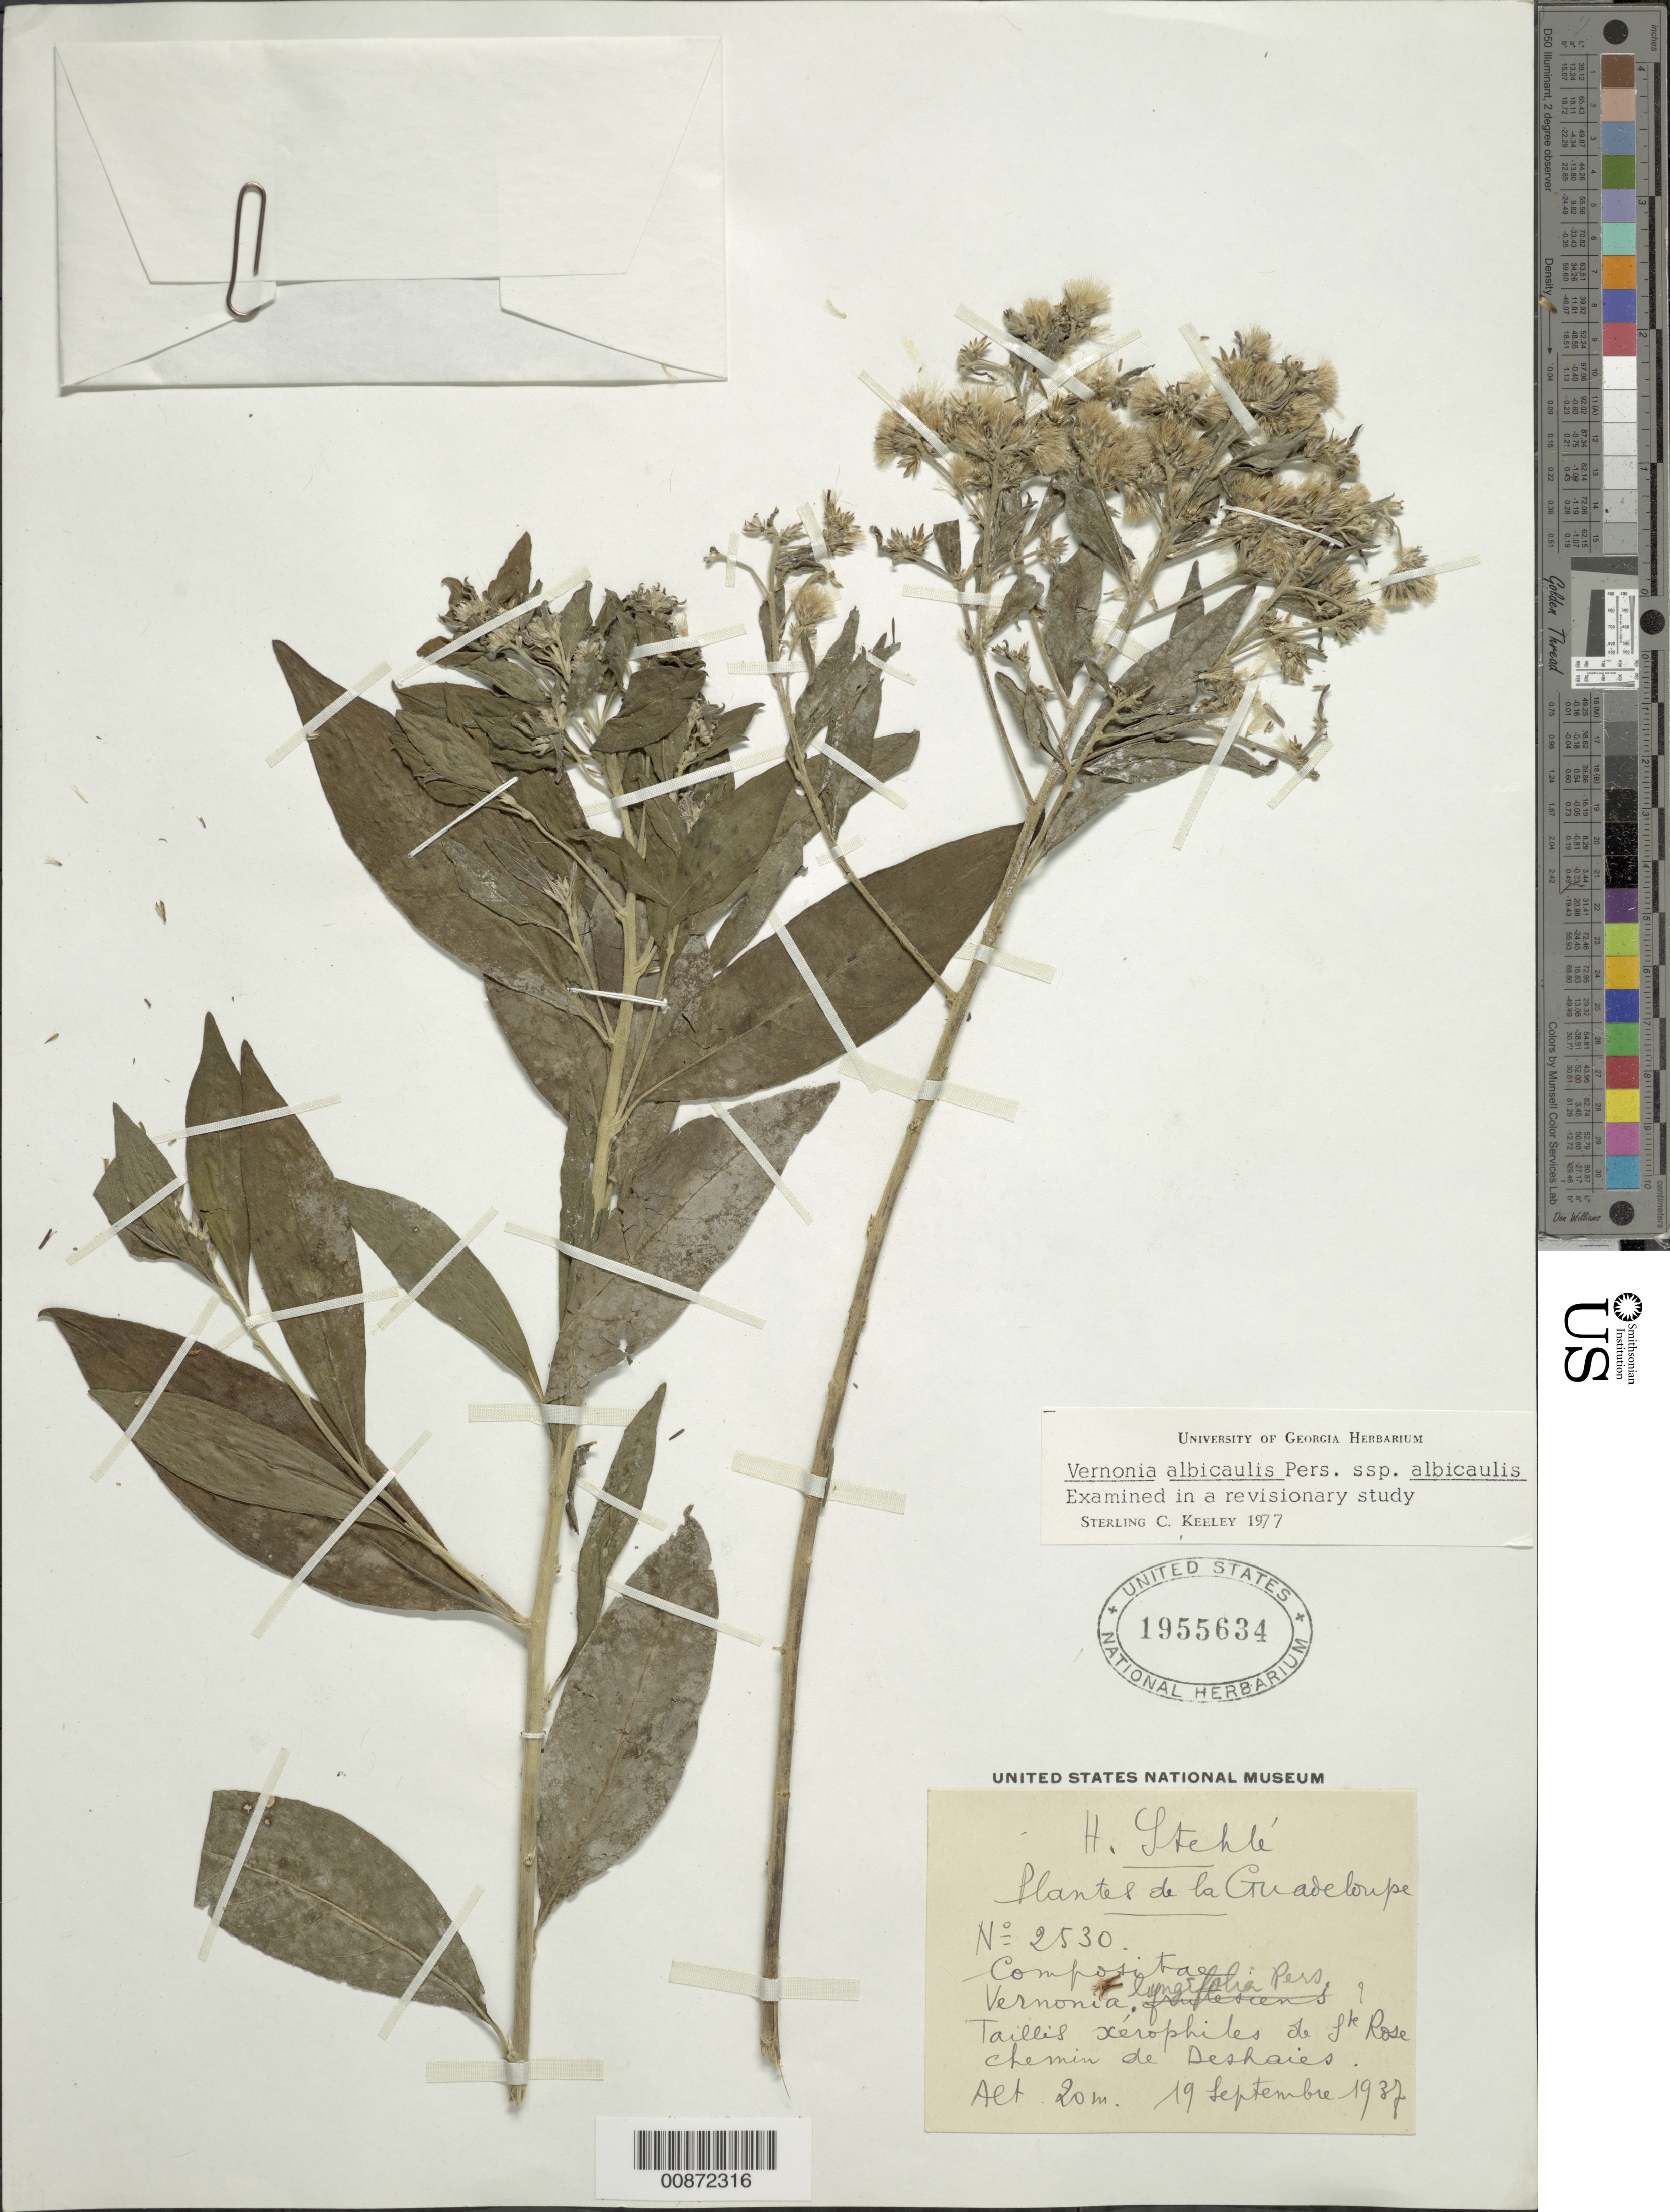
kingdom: Plantae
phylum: Tracheophyta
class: Magnoliopsida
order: Asterales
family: Asteraceae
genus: Lepidaploa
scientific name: Lepidaploa glabra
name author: (Willd.) H. Rob.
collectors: H. Stehlé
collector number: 2530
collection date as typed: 19 Sep 1937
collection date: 1937-09-19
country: Guadeloupe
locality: Ste. Rose, chemin de Deshaies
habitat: Taillis xérophiles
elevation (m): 20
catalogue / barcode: US 1955634